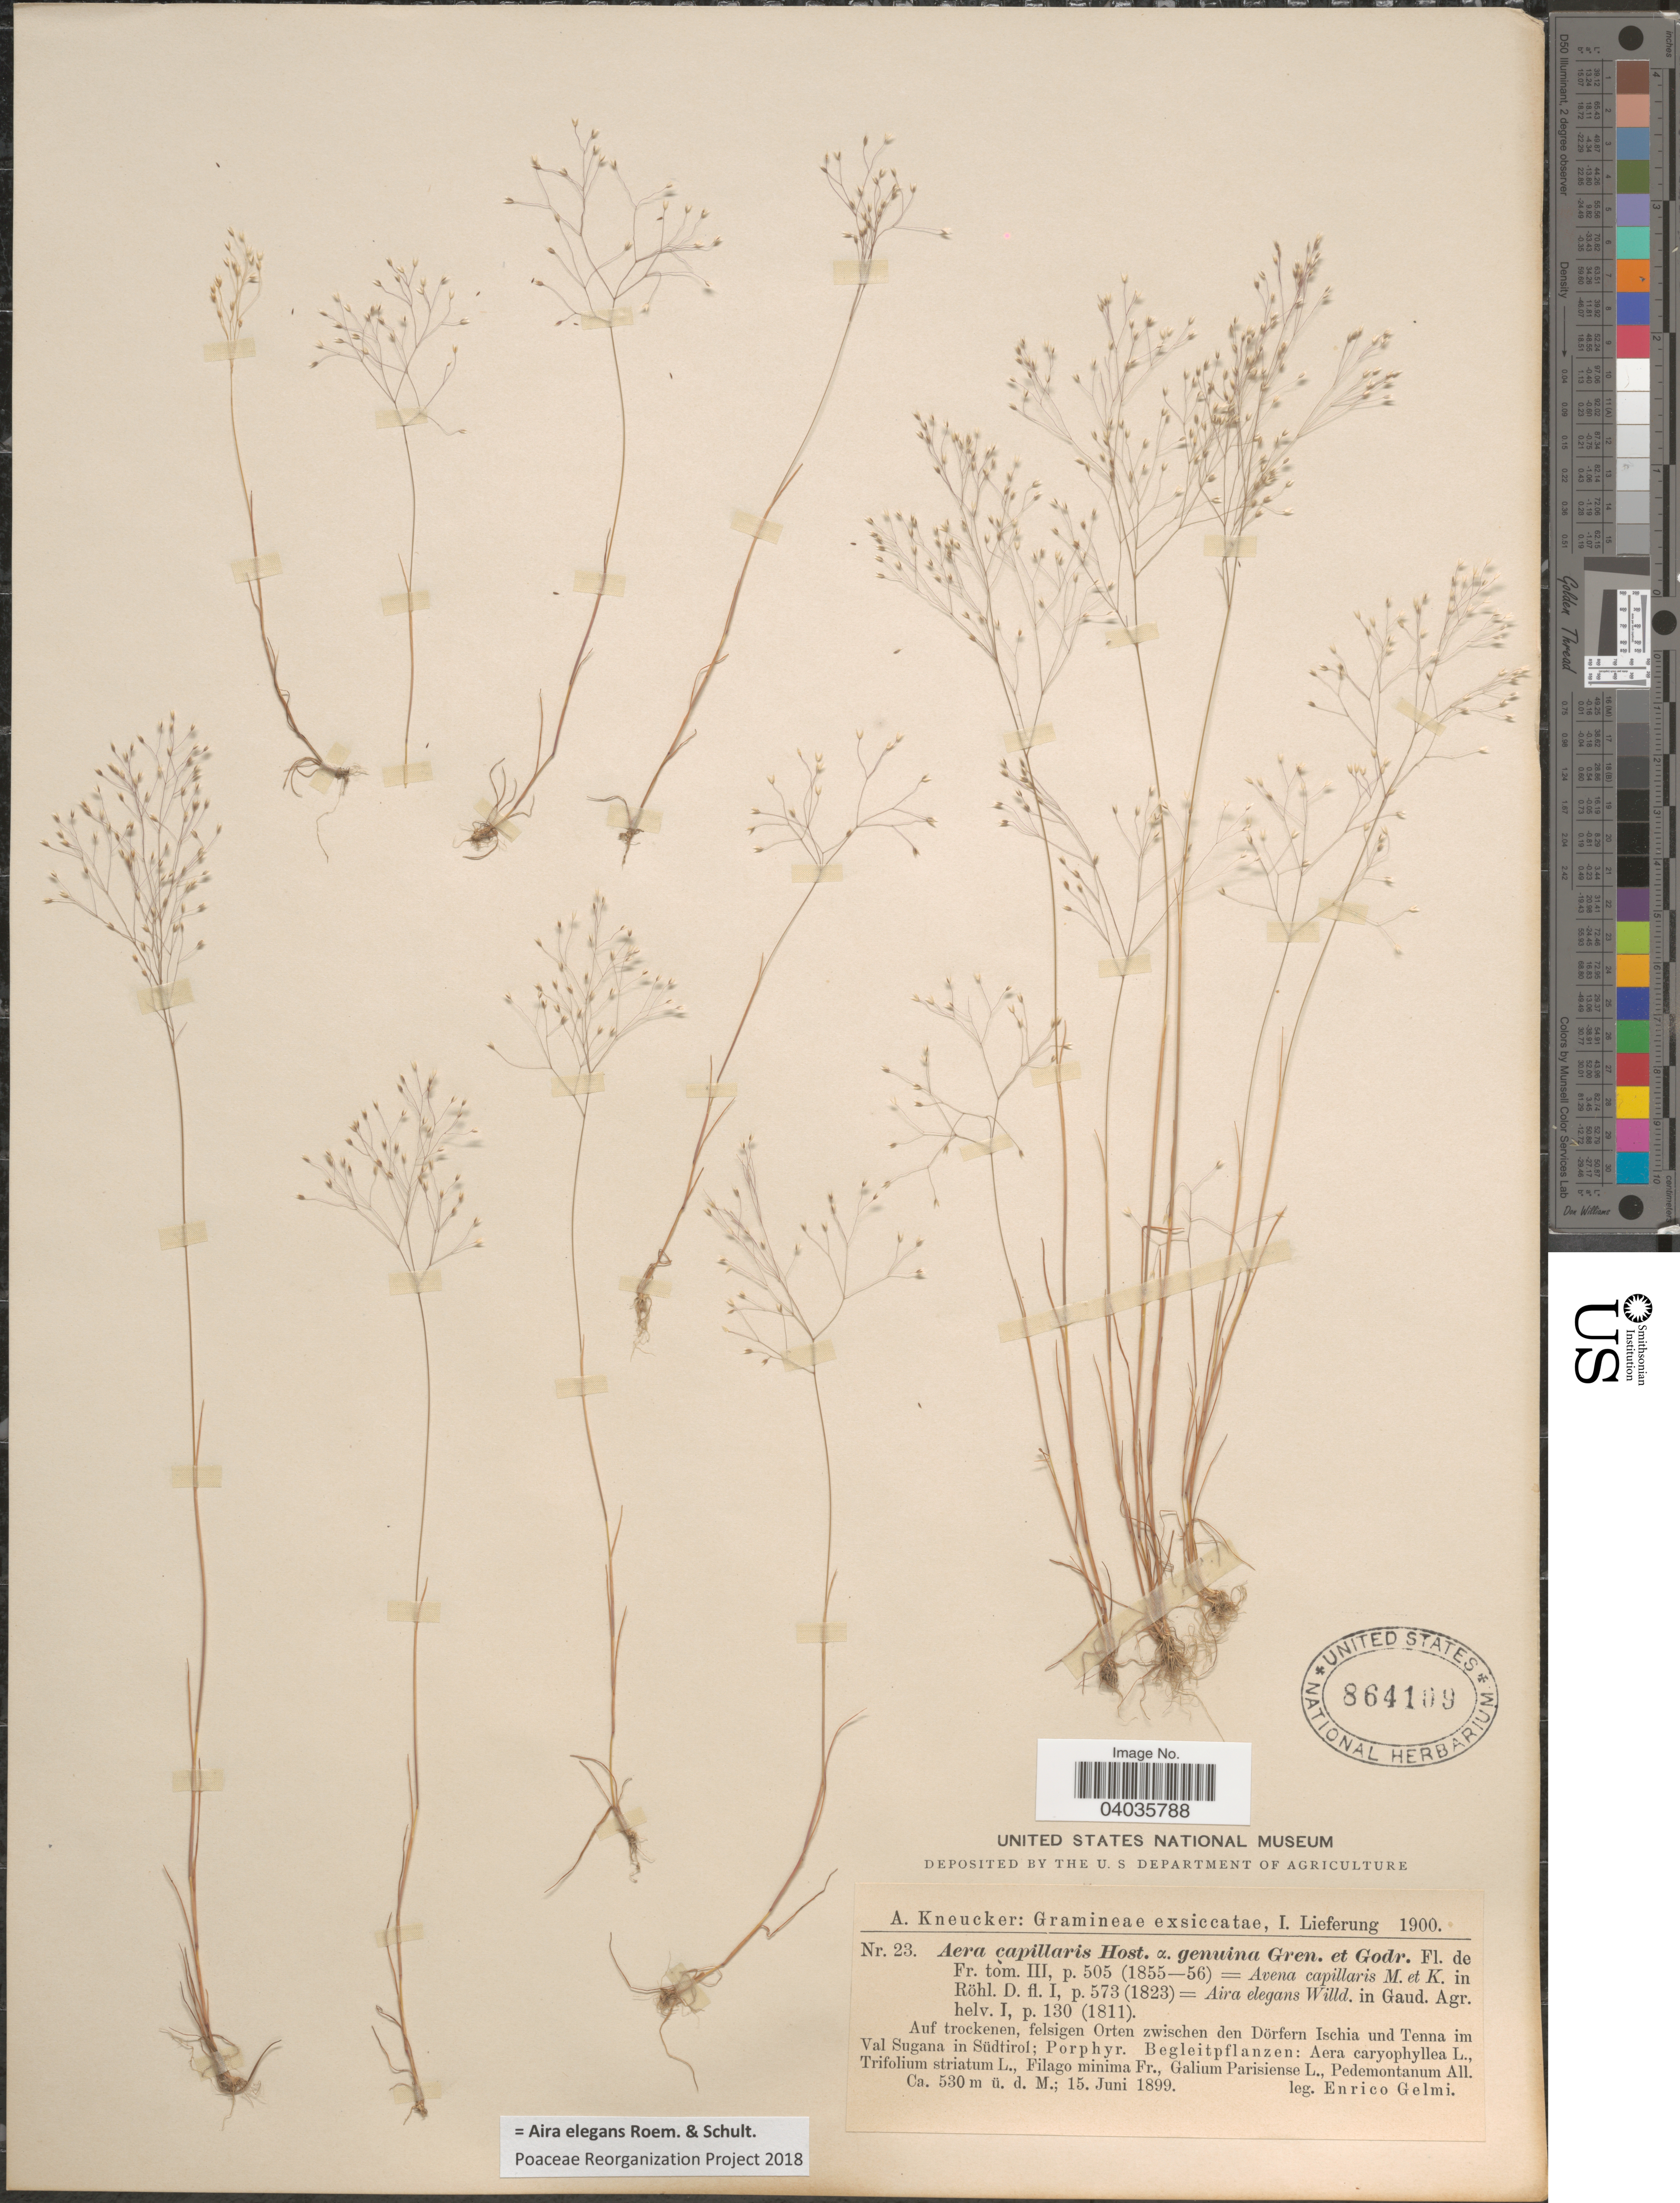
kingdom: Plantae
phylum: Tracheophyta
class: Liliopsida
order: Poales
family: Poaceae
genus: Aira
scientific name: Aira elegans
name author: L.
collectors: E. Gelmi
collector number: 23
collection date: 1899-06-15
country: Italy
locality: Auf trockenen, felsigen Orten zwischen den Dörfern Ischia und Tenna im Val Sugana in Südtirol.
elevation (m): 530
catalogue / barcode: US 864109